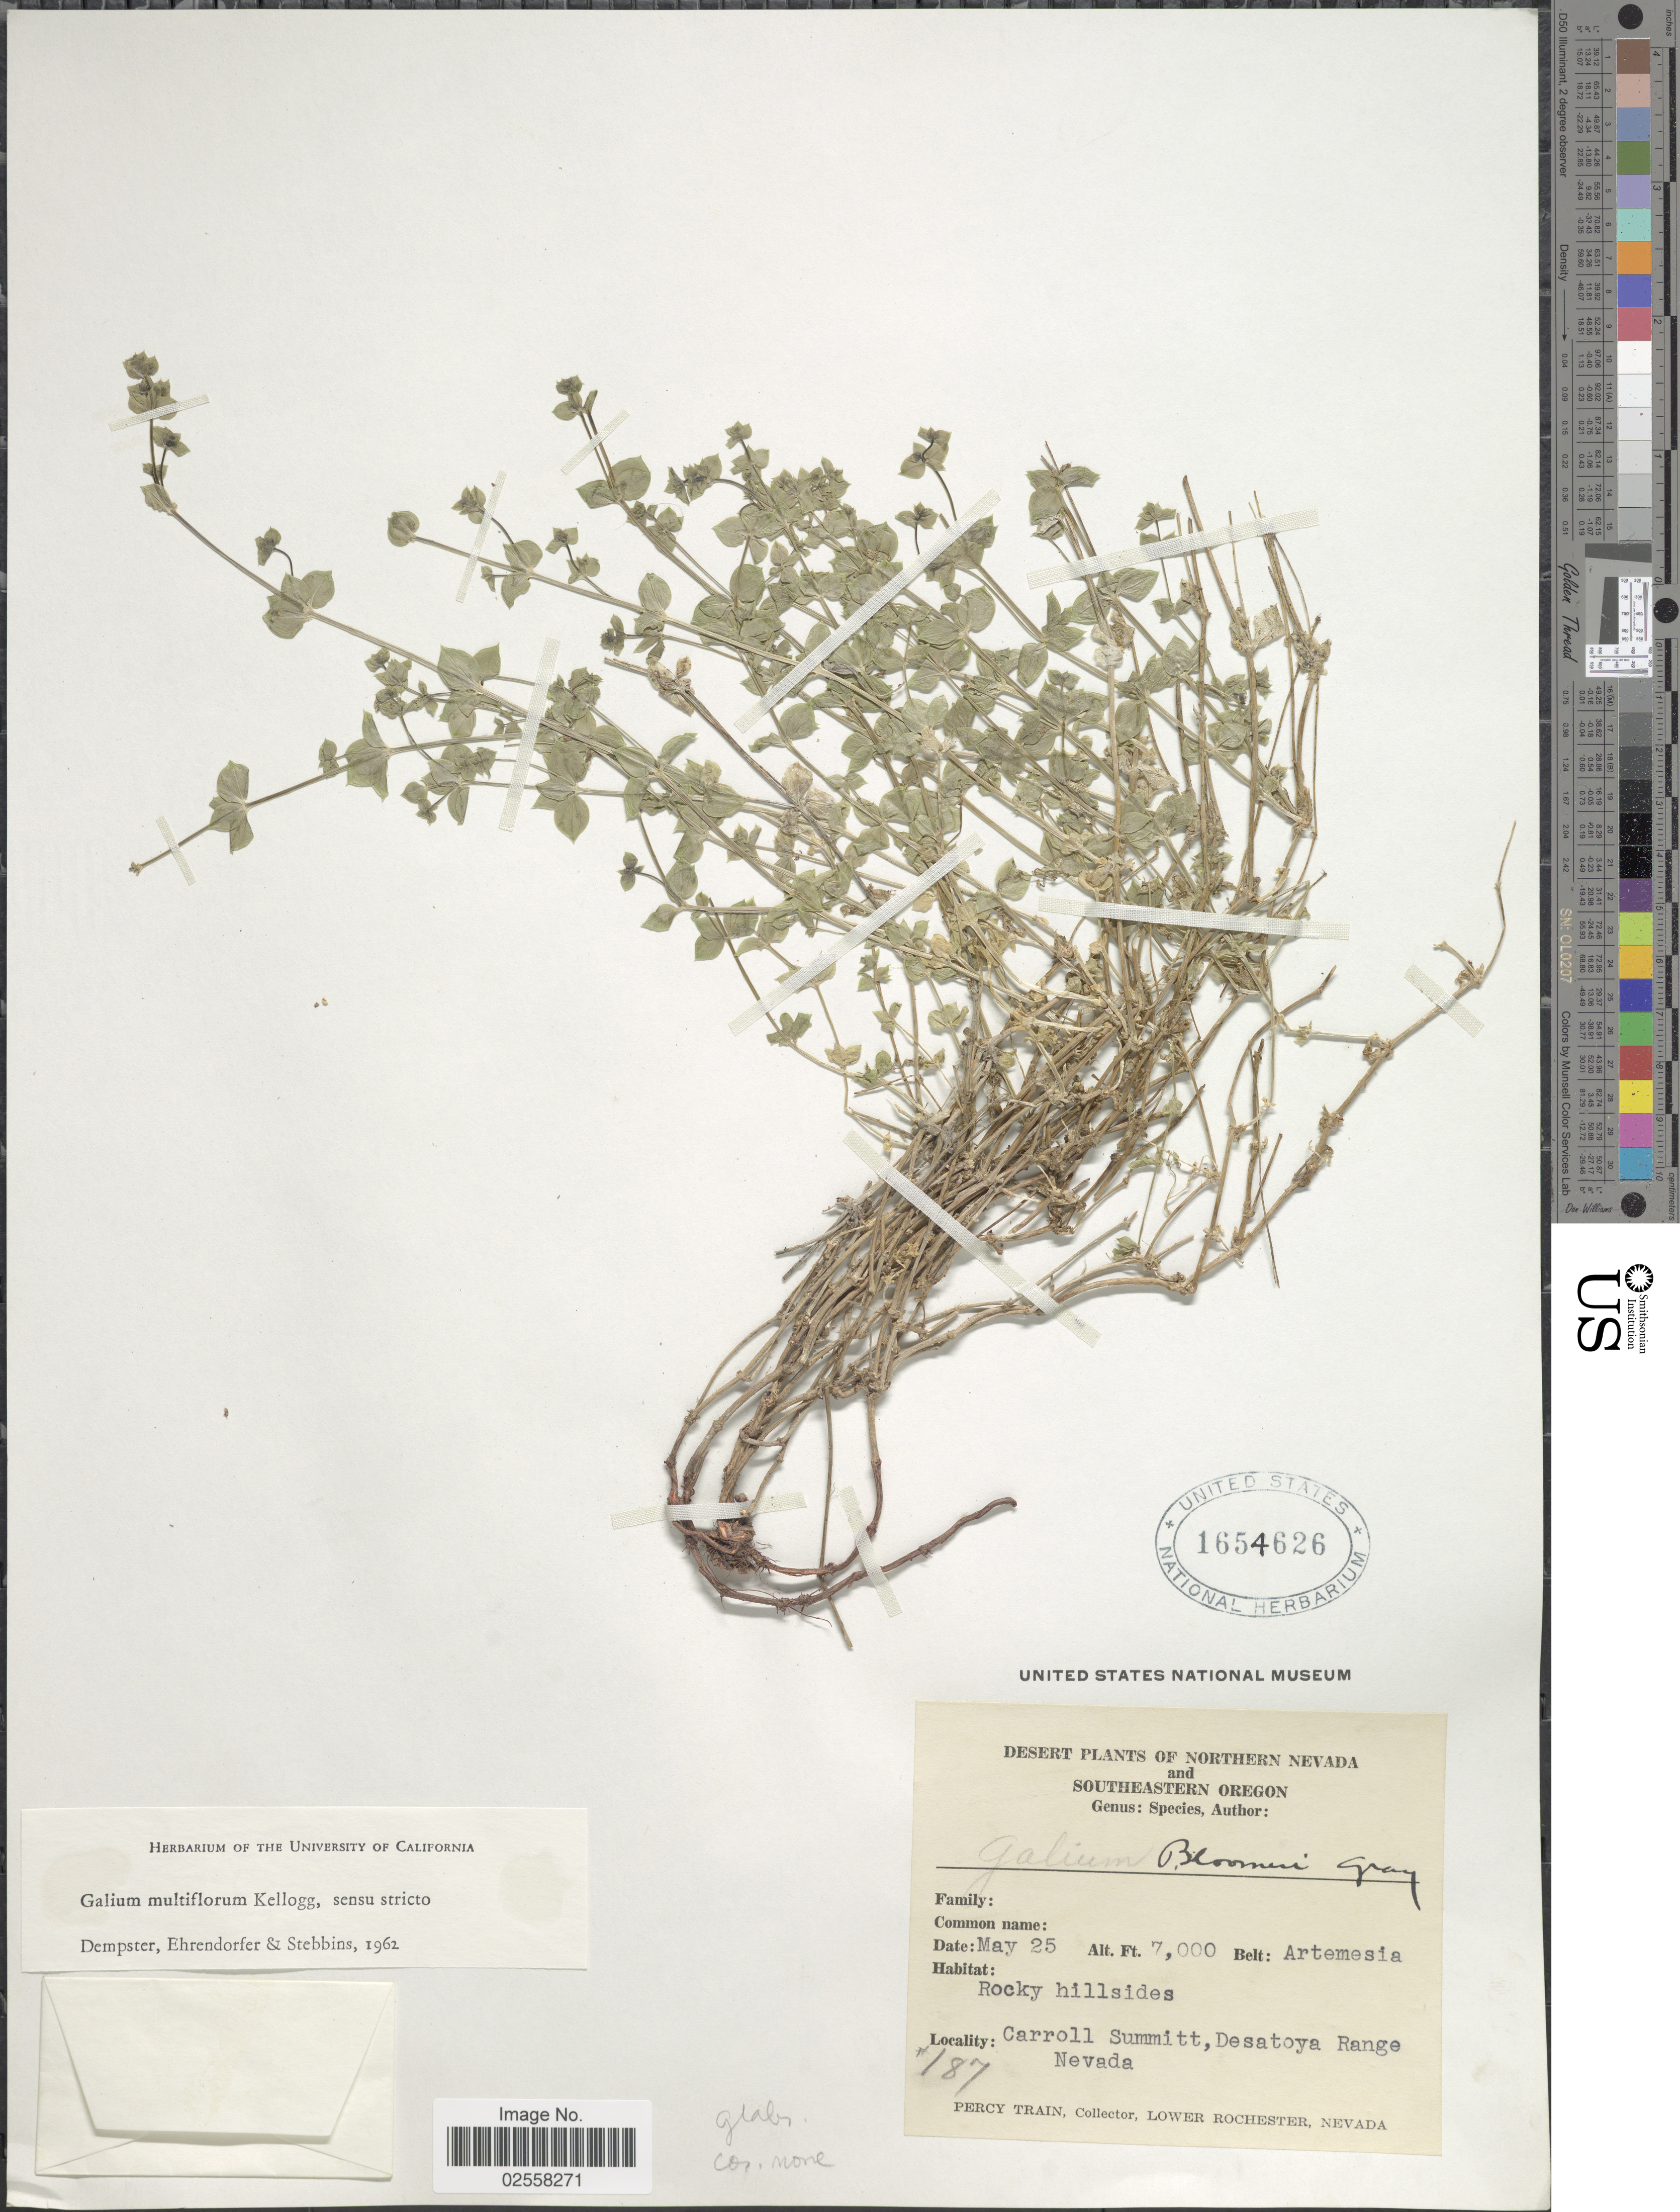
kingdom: Plantae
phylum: Tracheophyta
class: Magnoliopsida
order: Gentianales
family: Rubiaceae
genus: Galium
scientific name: Galium multiflorum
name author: Kellogg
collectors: P. Train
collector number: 187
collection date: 1925-05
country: United States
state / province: Nevada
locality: Northern Nevada, Belt: Artemesia. Rocky hillsides, Carroll Summit, Desatoya Range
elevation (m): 2134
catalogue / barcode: US 1654626